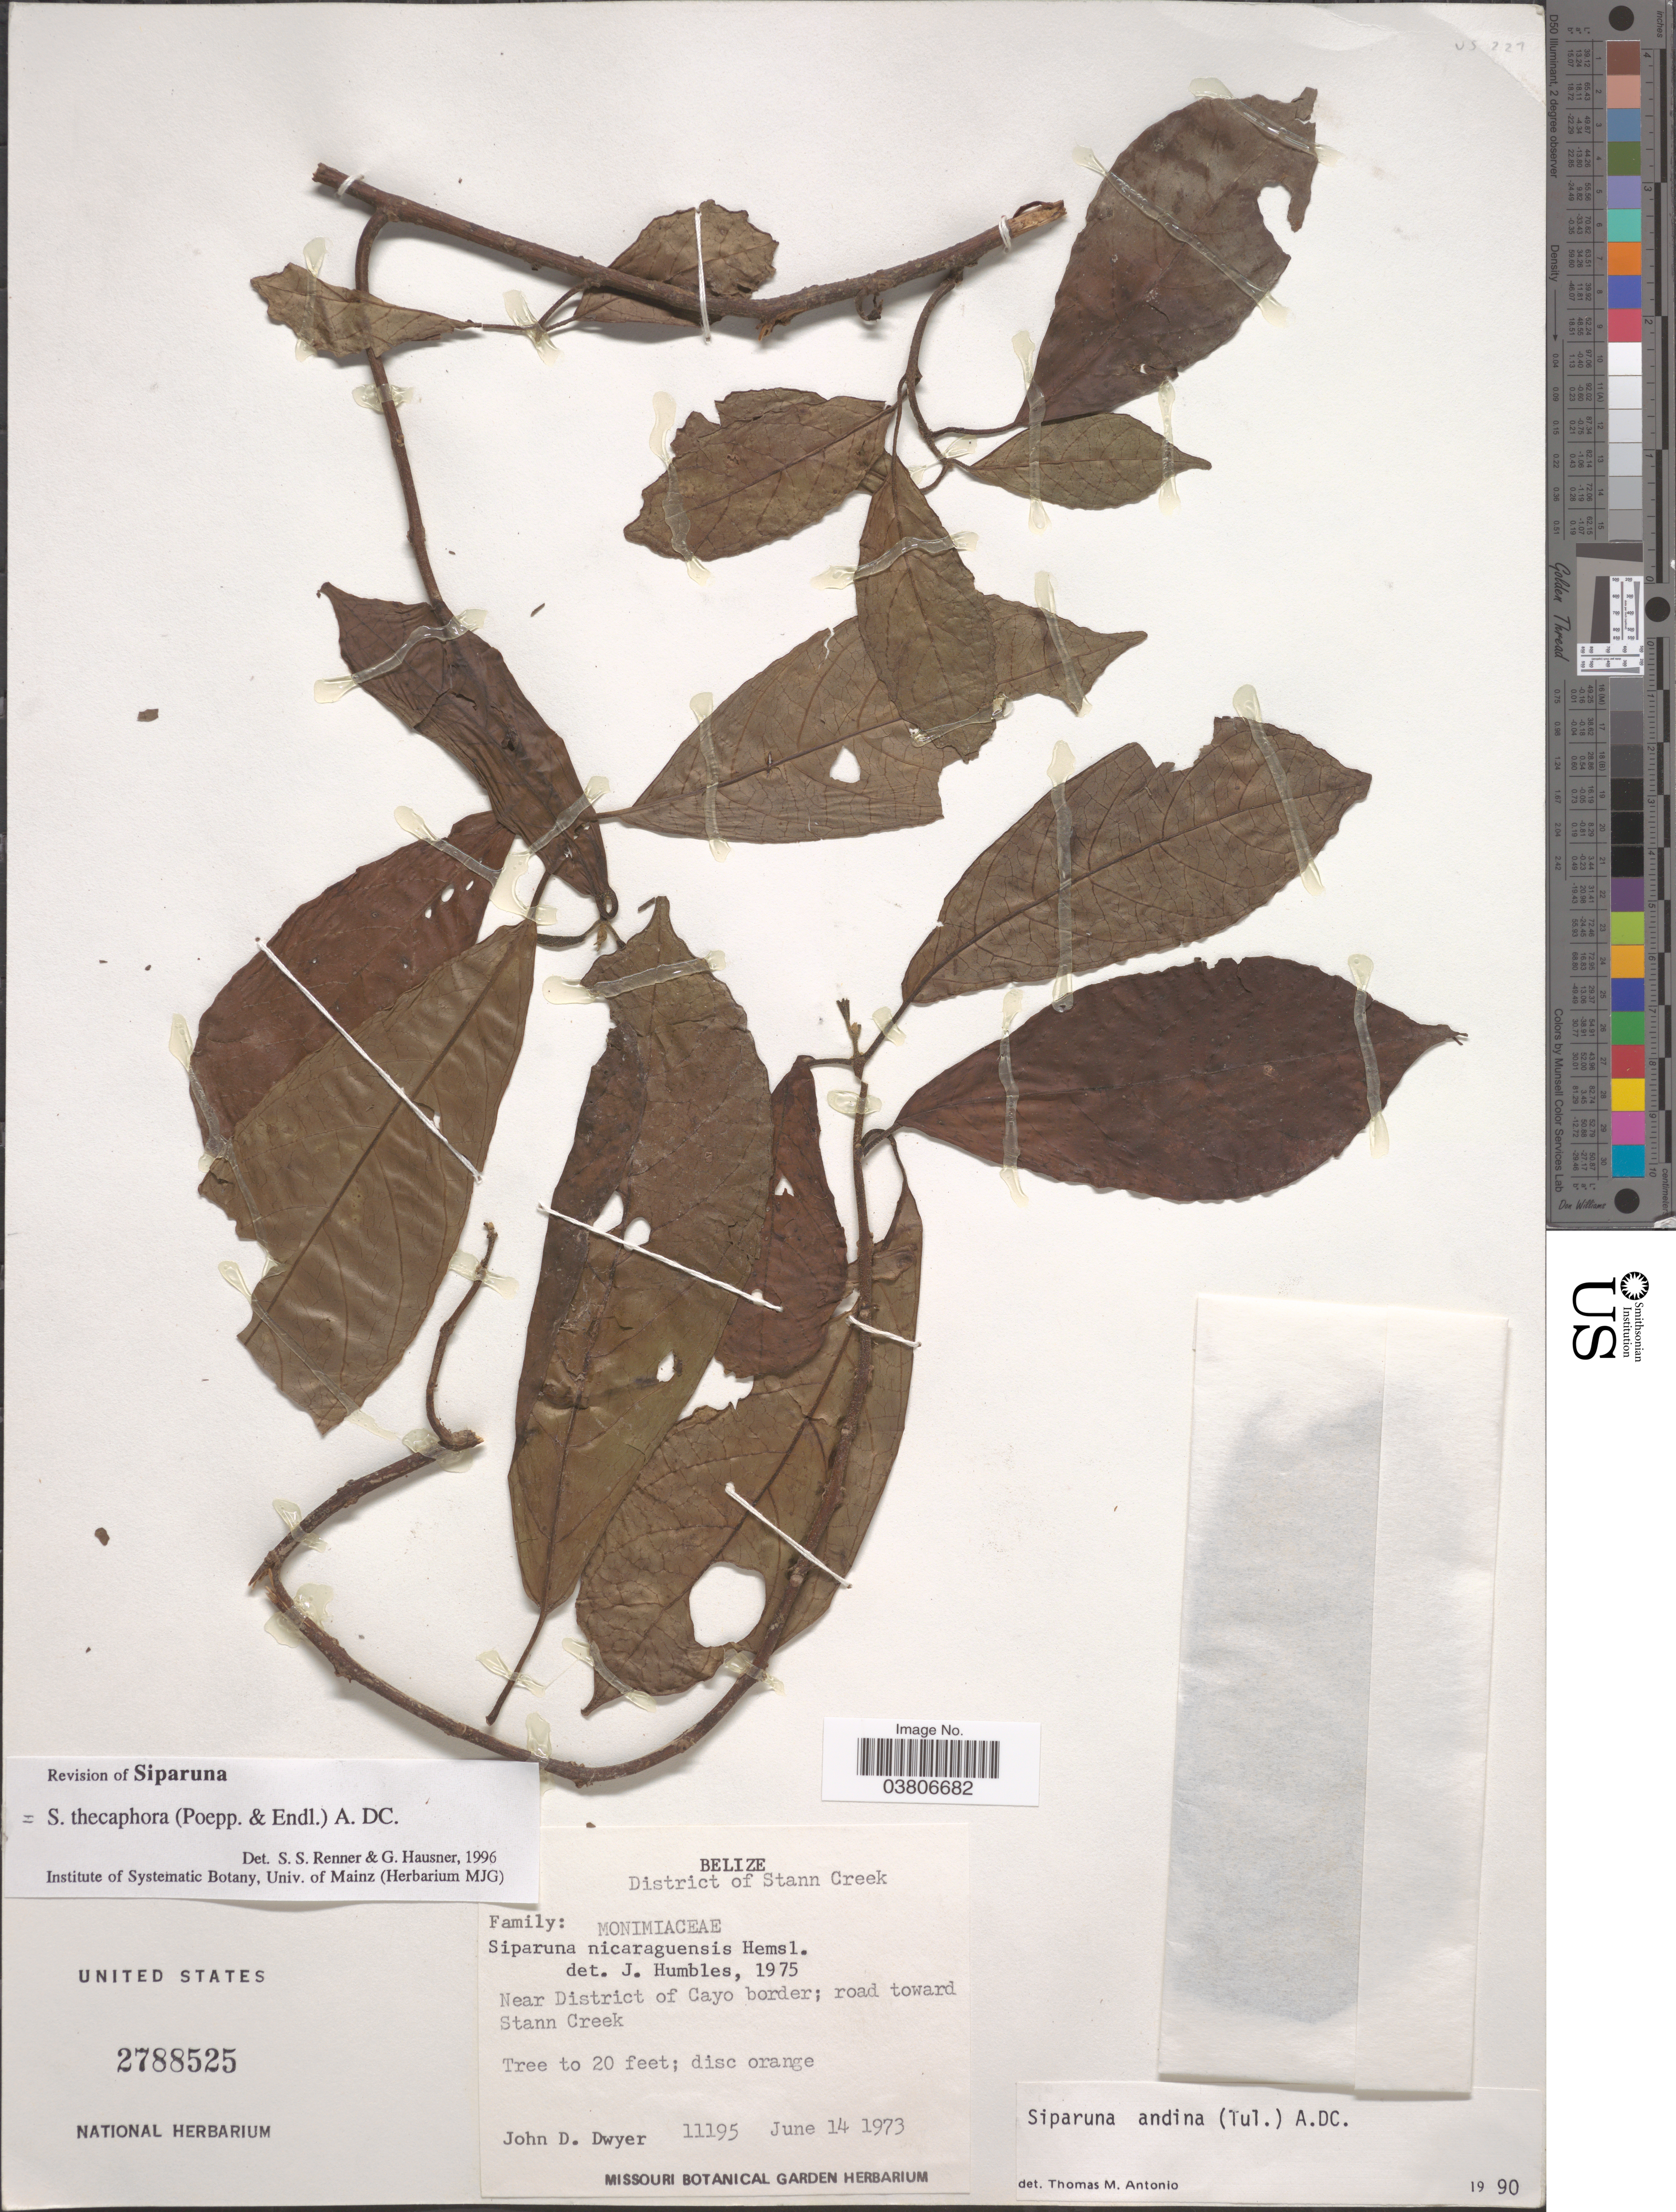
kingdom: Plantae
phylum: Tracheophyta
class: Magnoliopsida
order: Laurales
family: Siparunaceae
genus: Siparuna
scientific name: Siparuna thecaphora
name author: (Poepp. & Endl.) A. DC.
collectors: J. D. Dwyer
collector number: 11195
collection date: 1973-06-14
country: Belize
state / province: Stann Creek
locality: District of Stann Creek. Near District of Cayo border; road toward Stann Creek.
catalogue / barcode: US 2788525